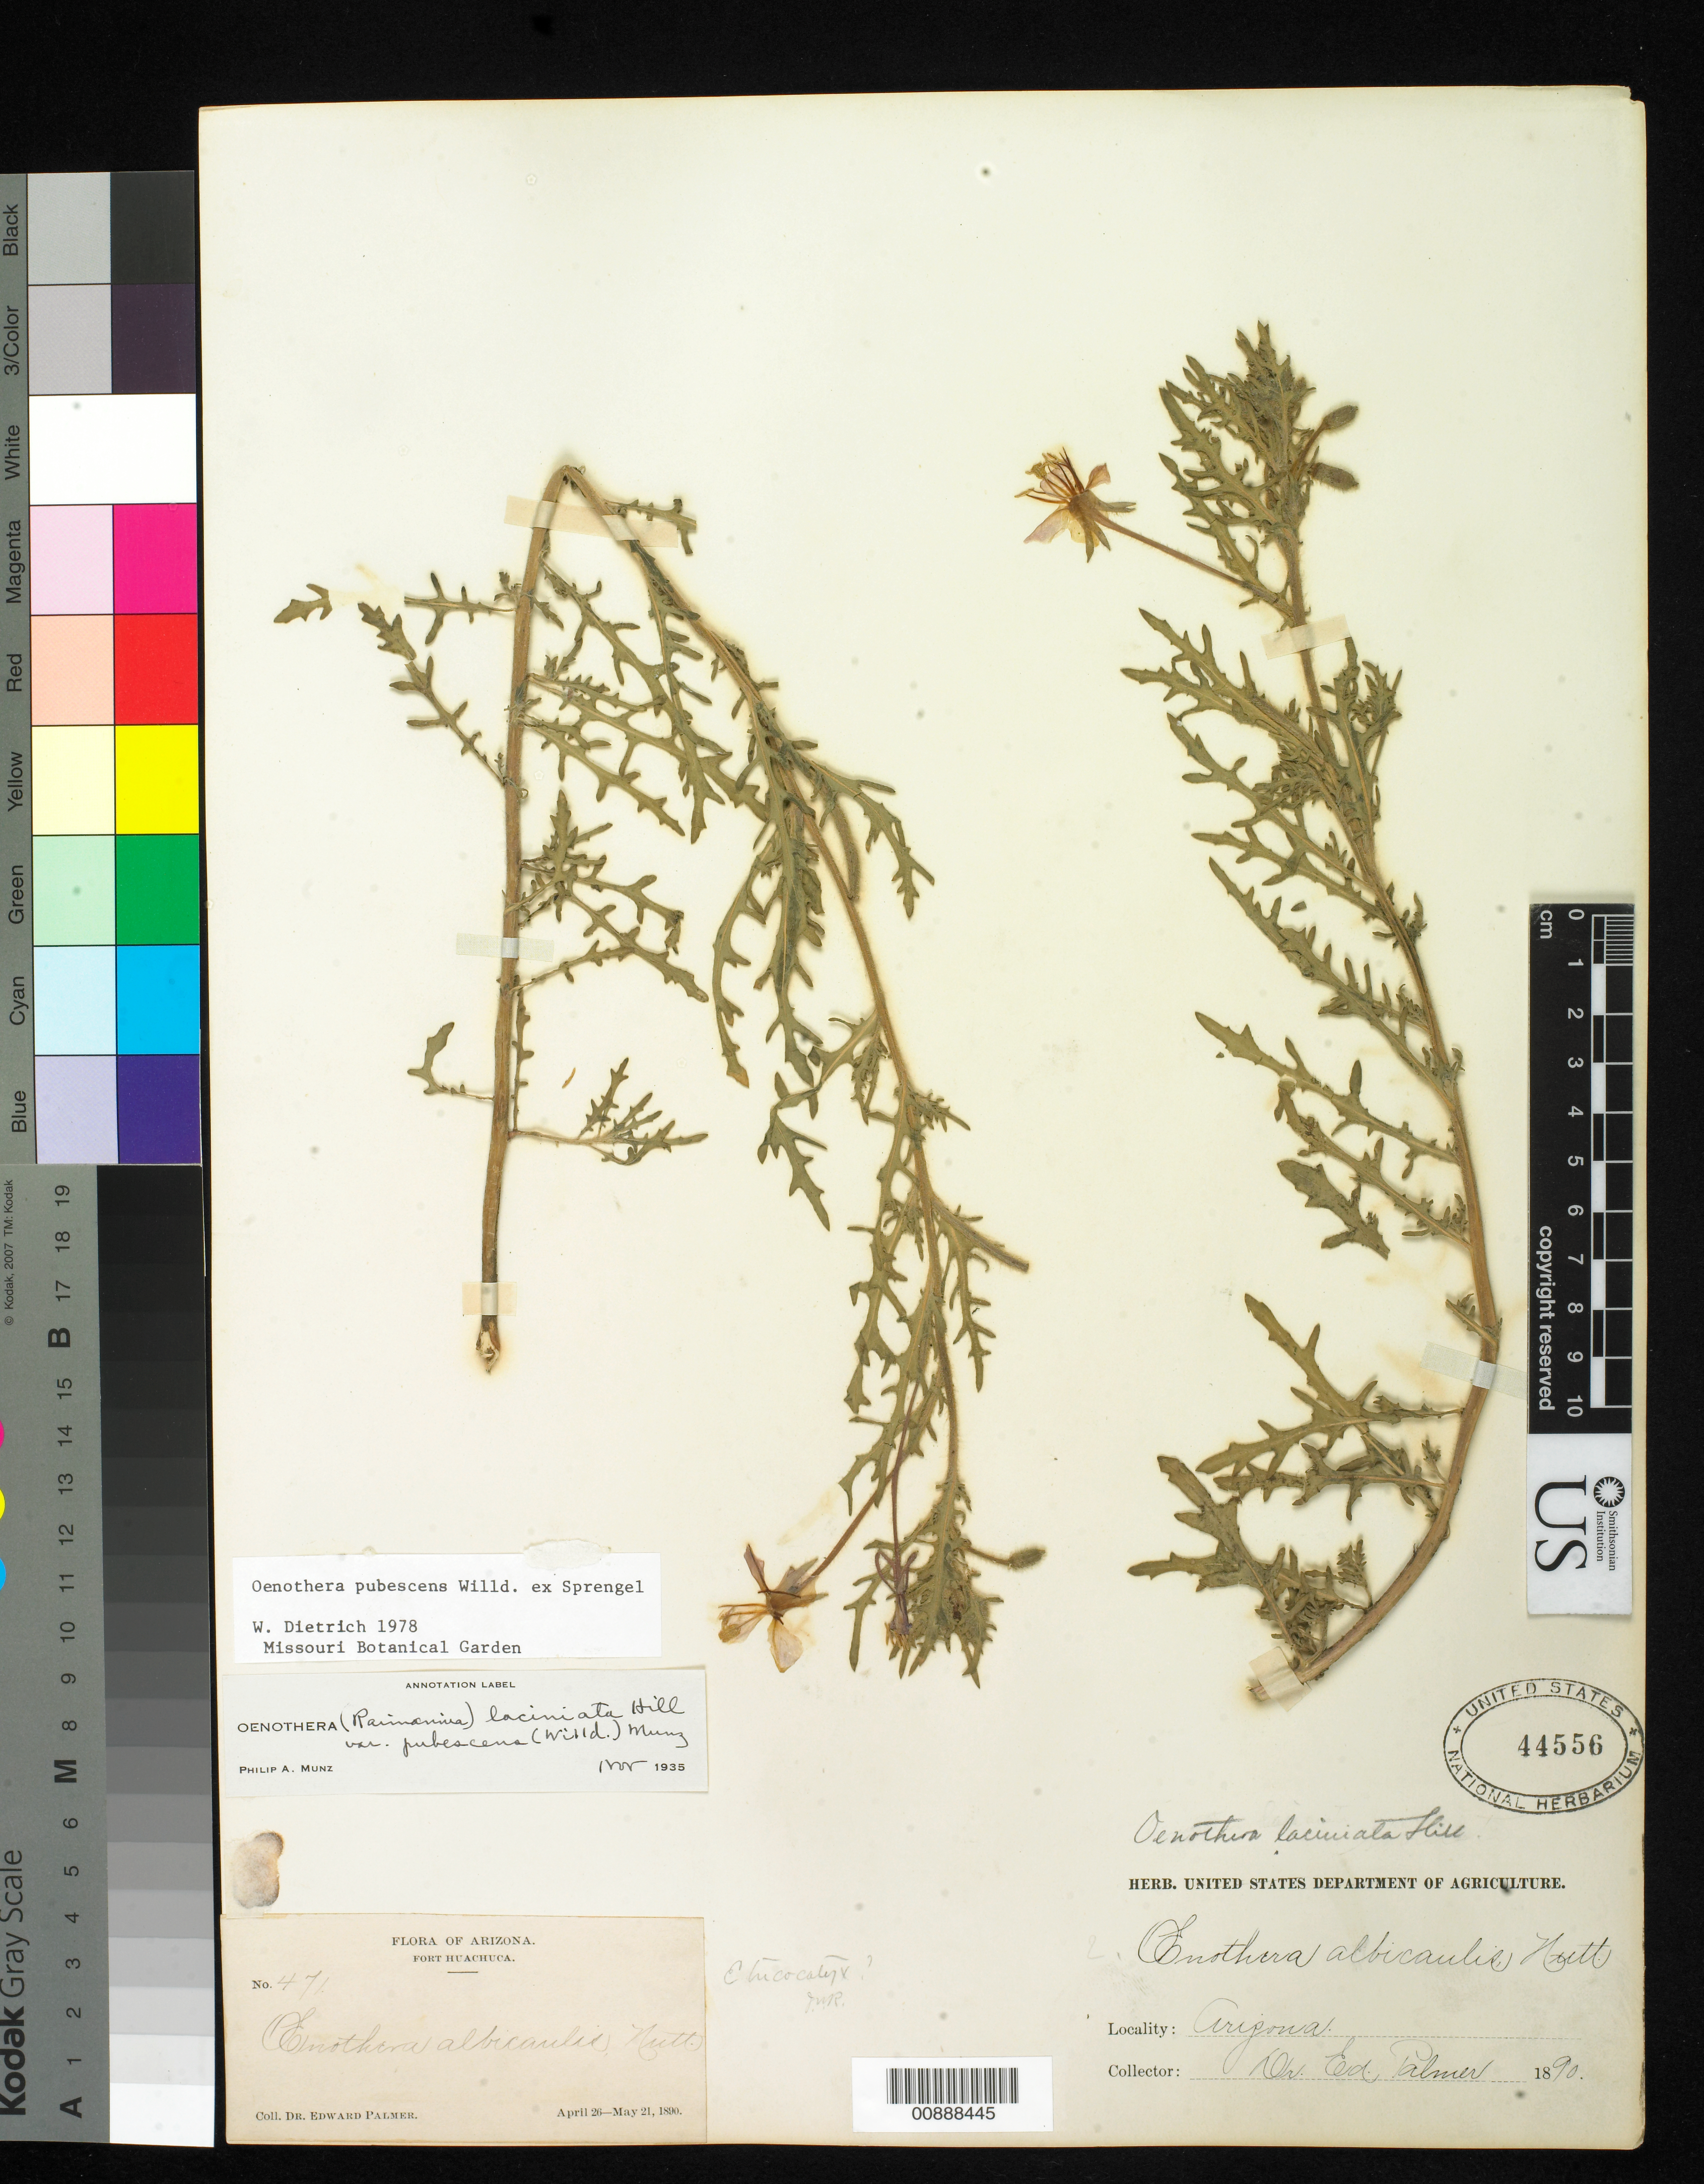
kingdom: Plantae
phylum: Tracheophyta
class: Magnoliopsida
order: Myrtales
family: Onagraceae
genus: Oenothera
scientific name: Oenothera pubescens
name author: Willd. ex Spreng.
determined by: Dietrich, W.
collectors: E. Palmer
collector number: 471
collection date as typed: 26 Apr 1890 to 21 May 1890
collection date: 1890-04-26/1890-05-21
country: United States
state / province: Arizona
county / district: Cochise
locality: Fort Huachuca.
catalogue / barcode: US 44556